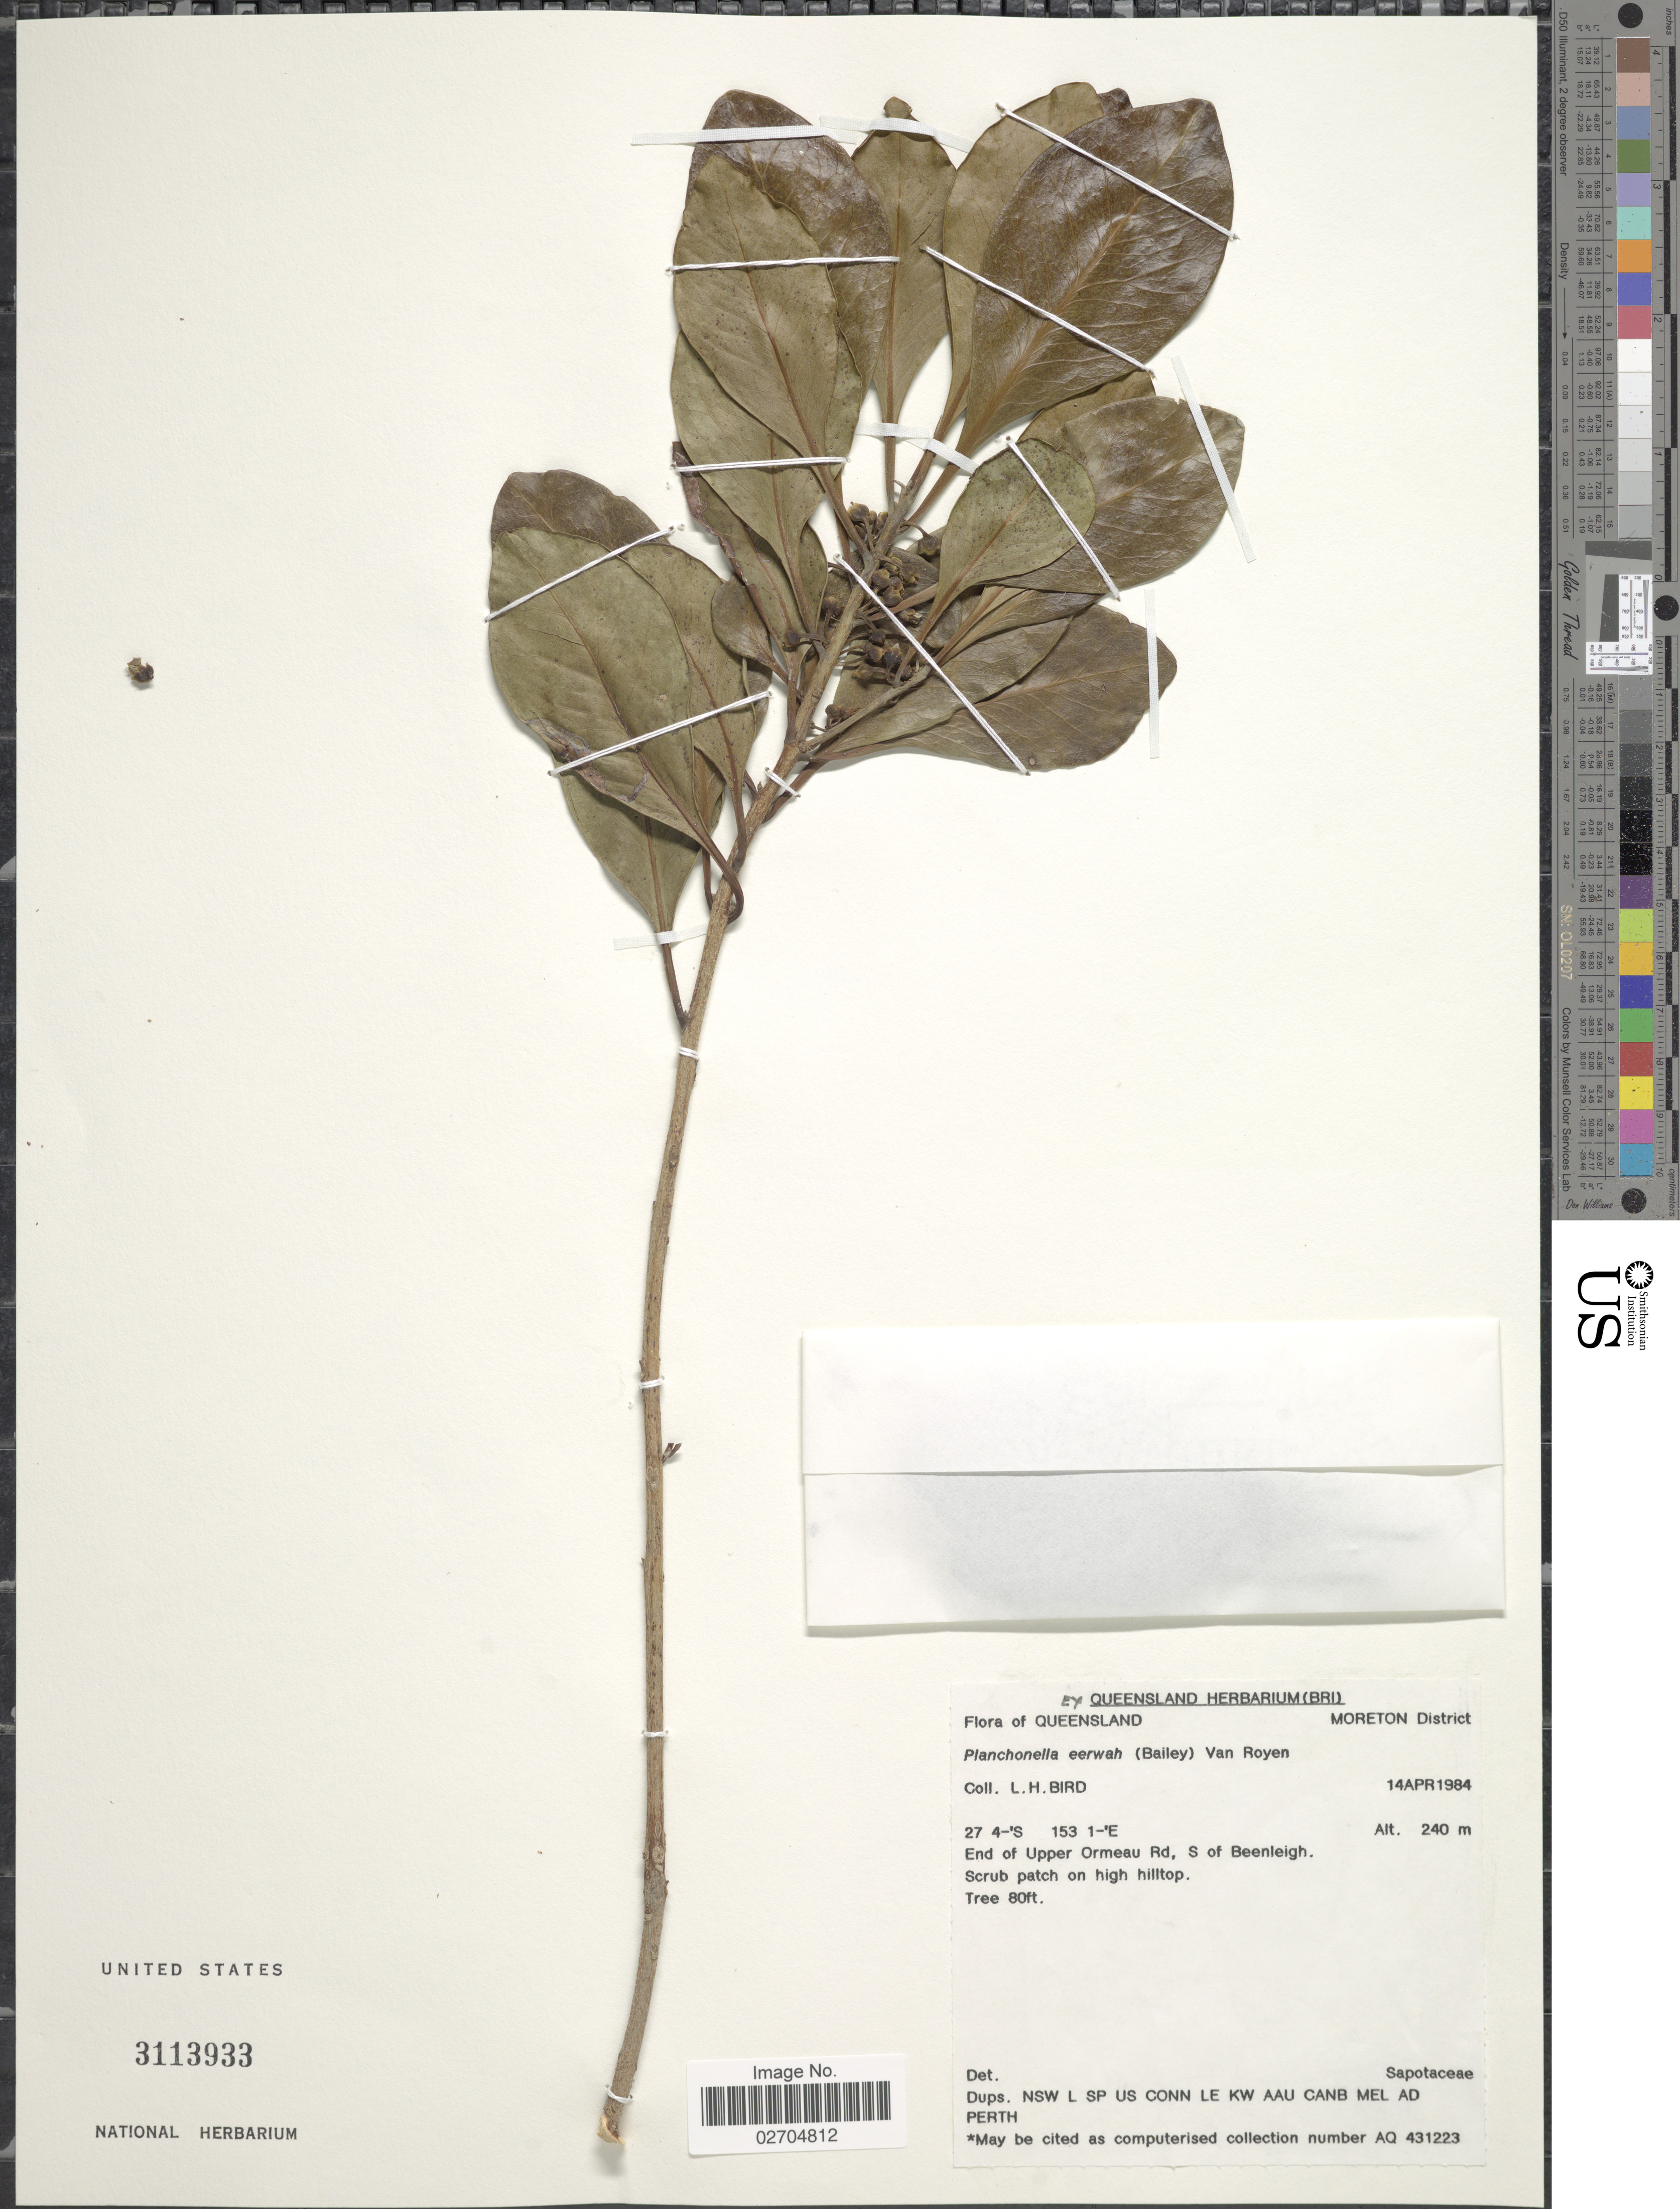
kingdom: Plantae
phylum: Tracheophyta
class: Magnoliopsida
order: Ericales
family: Sapotaceae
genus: Planchonella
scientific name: Planchonella eerwah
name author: (F.M. Bailey) P. Royen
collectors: L. Bird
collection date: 1984-04-14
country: Australia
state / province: Queensland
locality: Moreton District. End of Upper Ormeau Rd, S of Beenleigh.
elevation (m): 240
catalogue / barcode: US 3113933